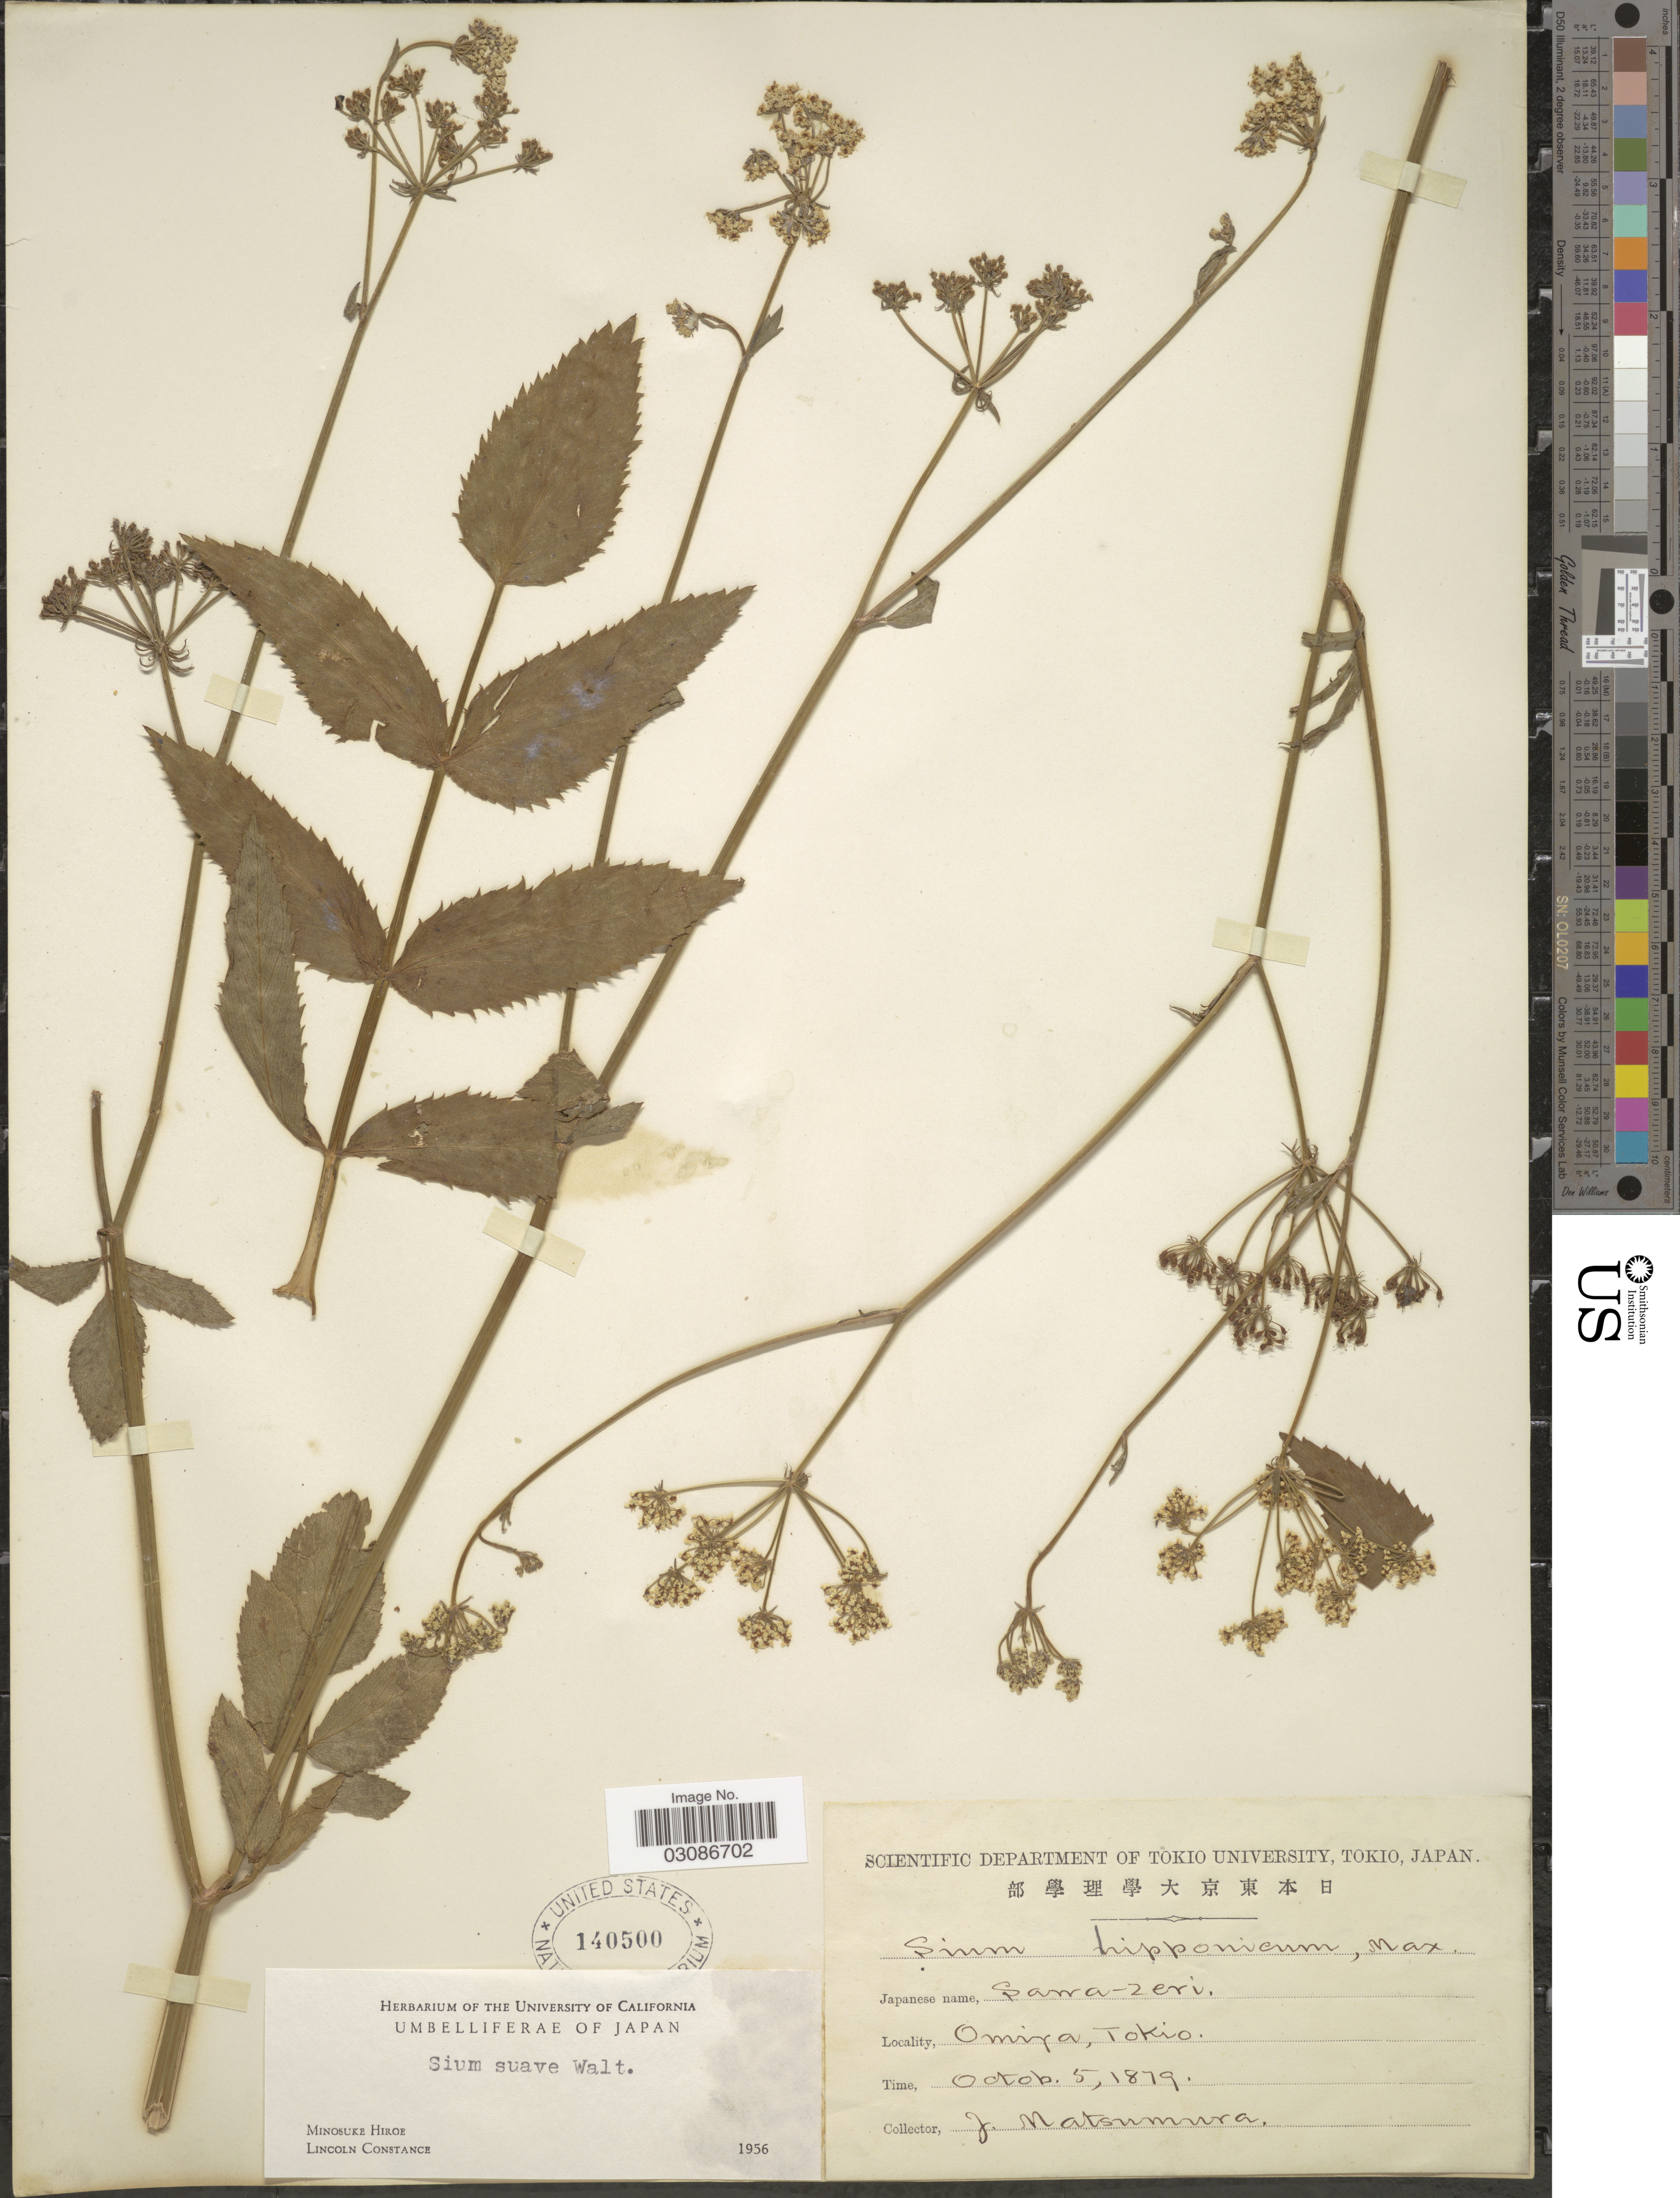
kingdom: Plantae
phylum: Tracheophyta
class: Magnoliopsida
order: Apiales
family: Apiaceae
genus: Sium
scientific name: Sium suave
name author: Walter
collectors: J. Matsumura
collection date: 1879-10-05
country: Japan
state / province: Tokyo, Federal City of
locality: Omiya, Tokio.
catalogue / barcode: US 140500